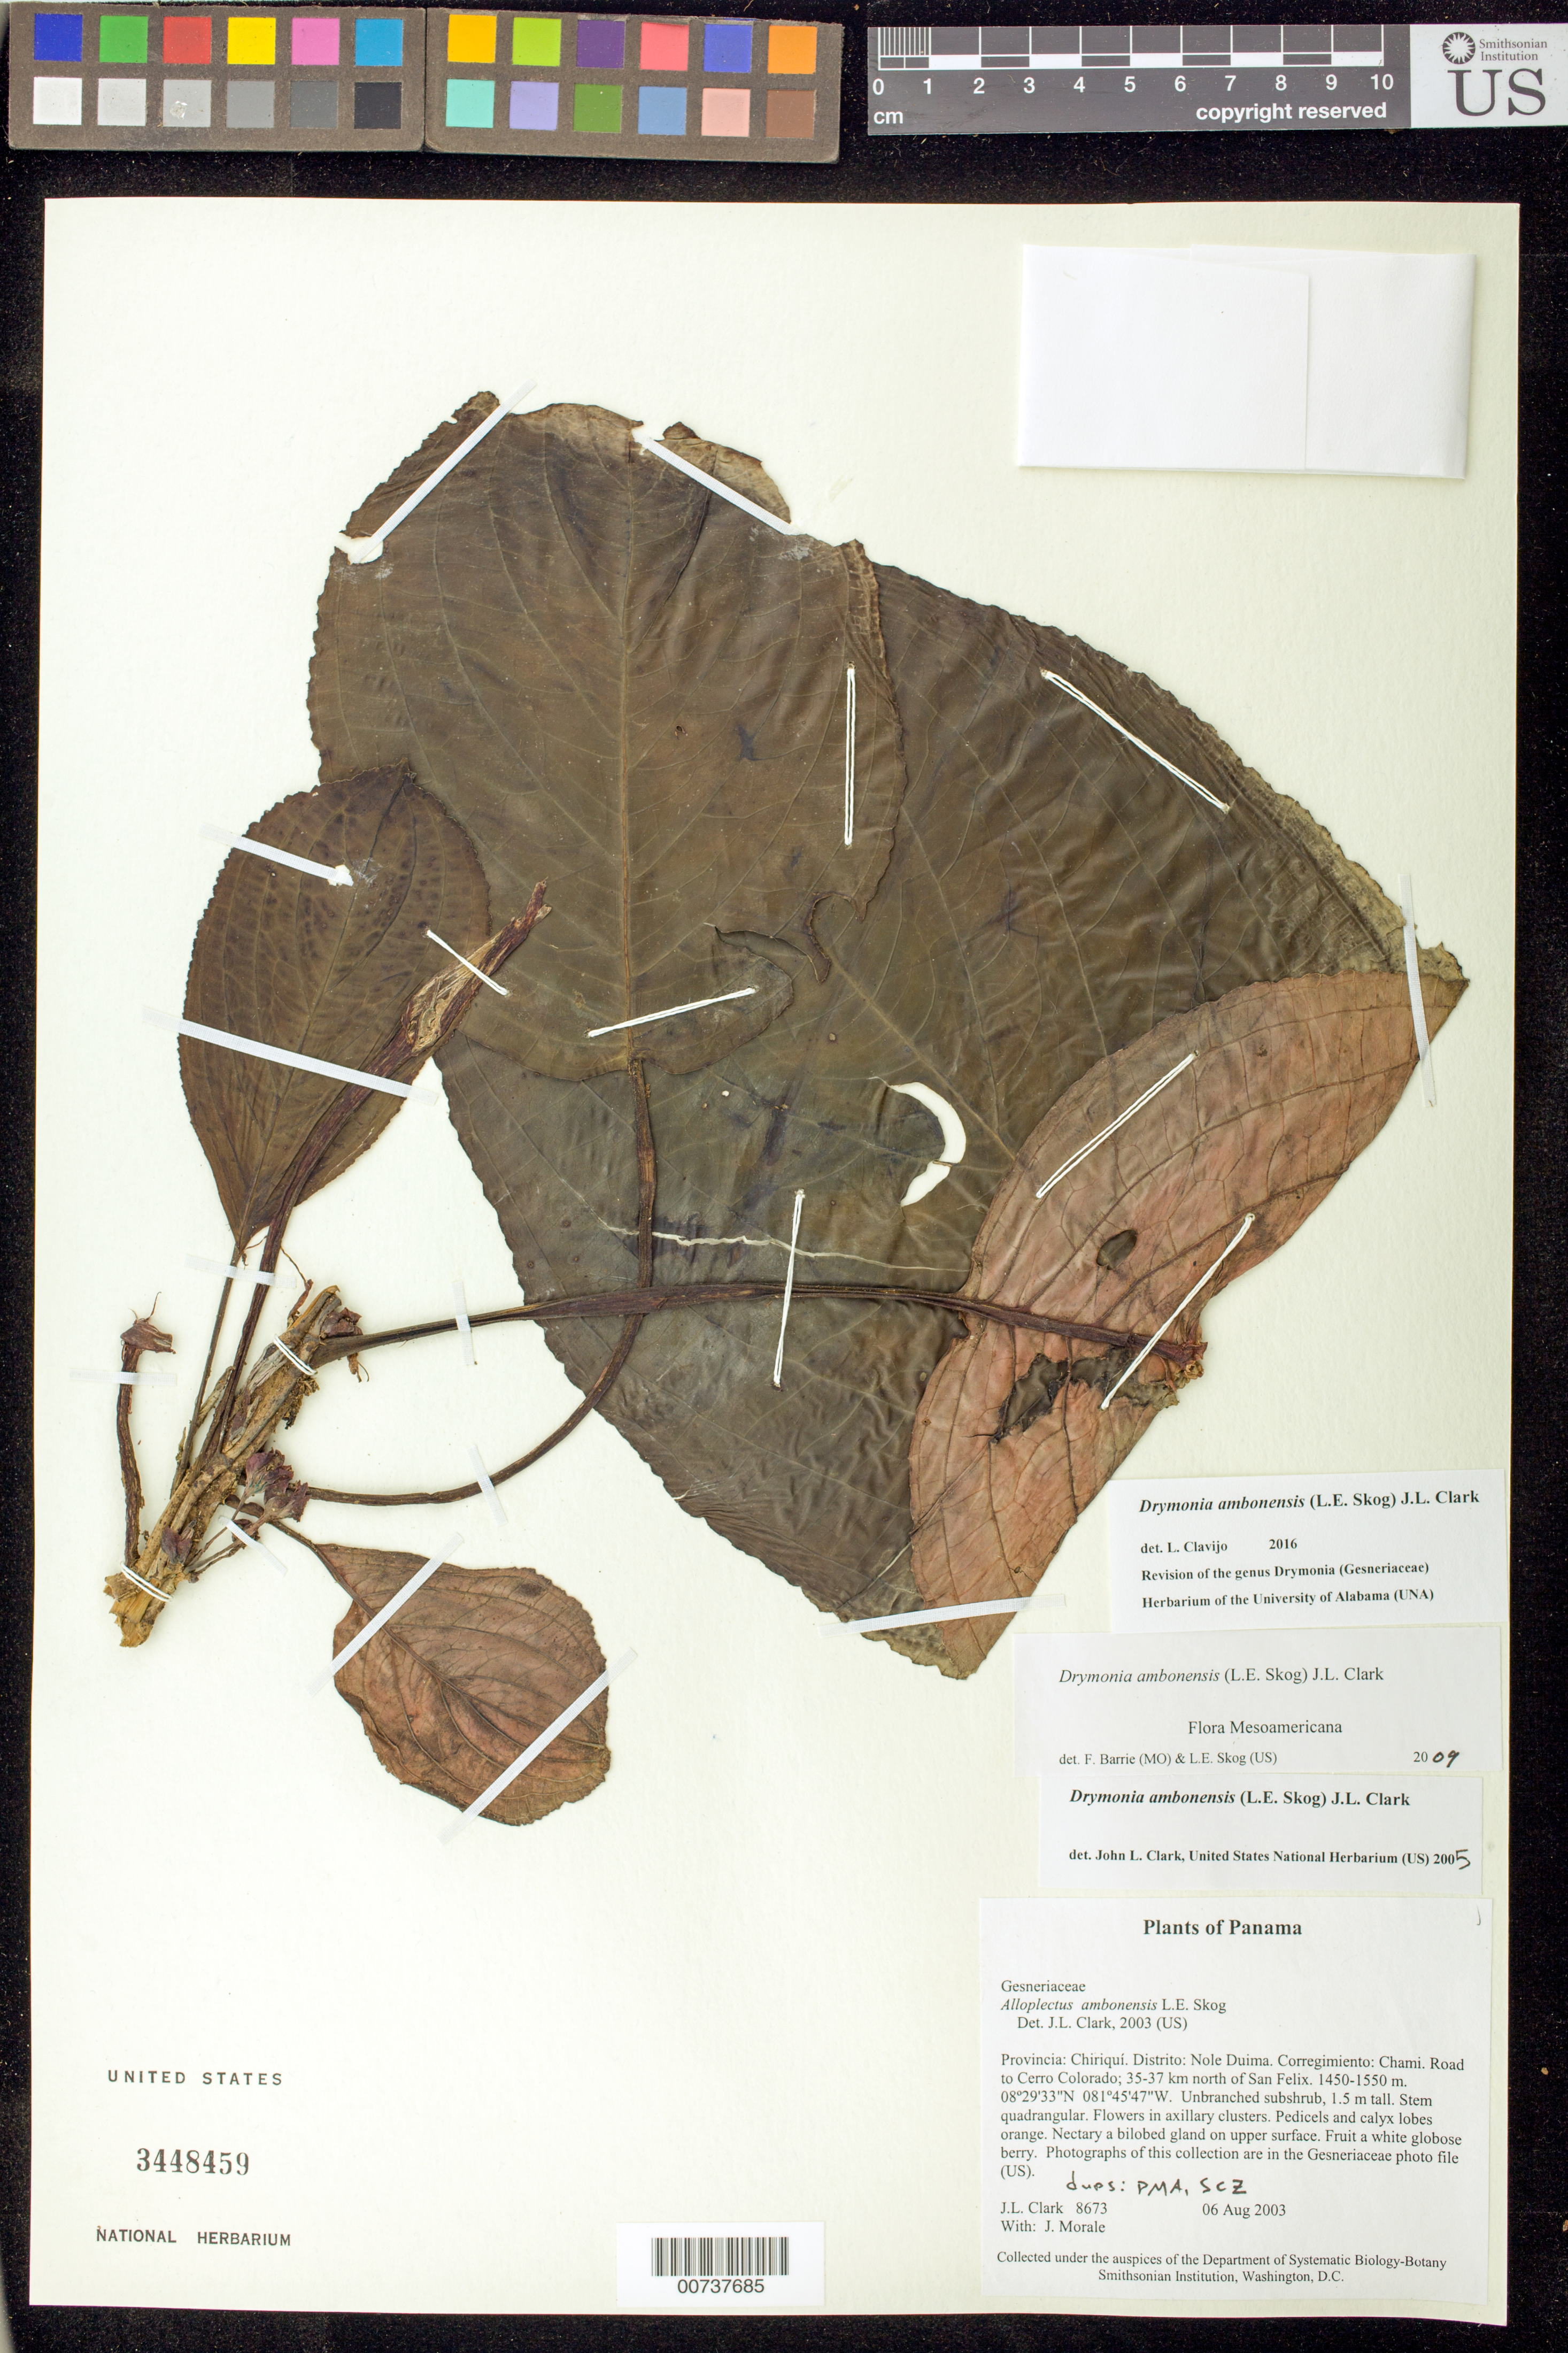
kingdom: Plantae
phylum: Tracheophyta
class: Magnoliopsida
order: Lamiales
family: Gesneriaceae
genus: Drymonia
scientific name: Drymonia ambonensis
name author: (L.E. Skog) J.L. Clark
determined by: Clark, J. L., (SEL), The Marie Selby Botanical Garden (UNITED STATES)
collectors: J. L. Clark & J. Morale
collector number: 8673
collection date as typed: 06 Aug 2003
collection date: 2003-08-06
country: Panama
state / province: Ngöbe-Buglé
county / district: Nole Düima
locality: Corregimiento: Chami. Road to Cerro Colorado; 35-37 km north of San Felix.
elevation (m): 1450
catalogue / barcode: US 3448459